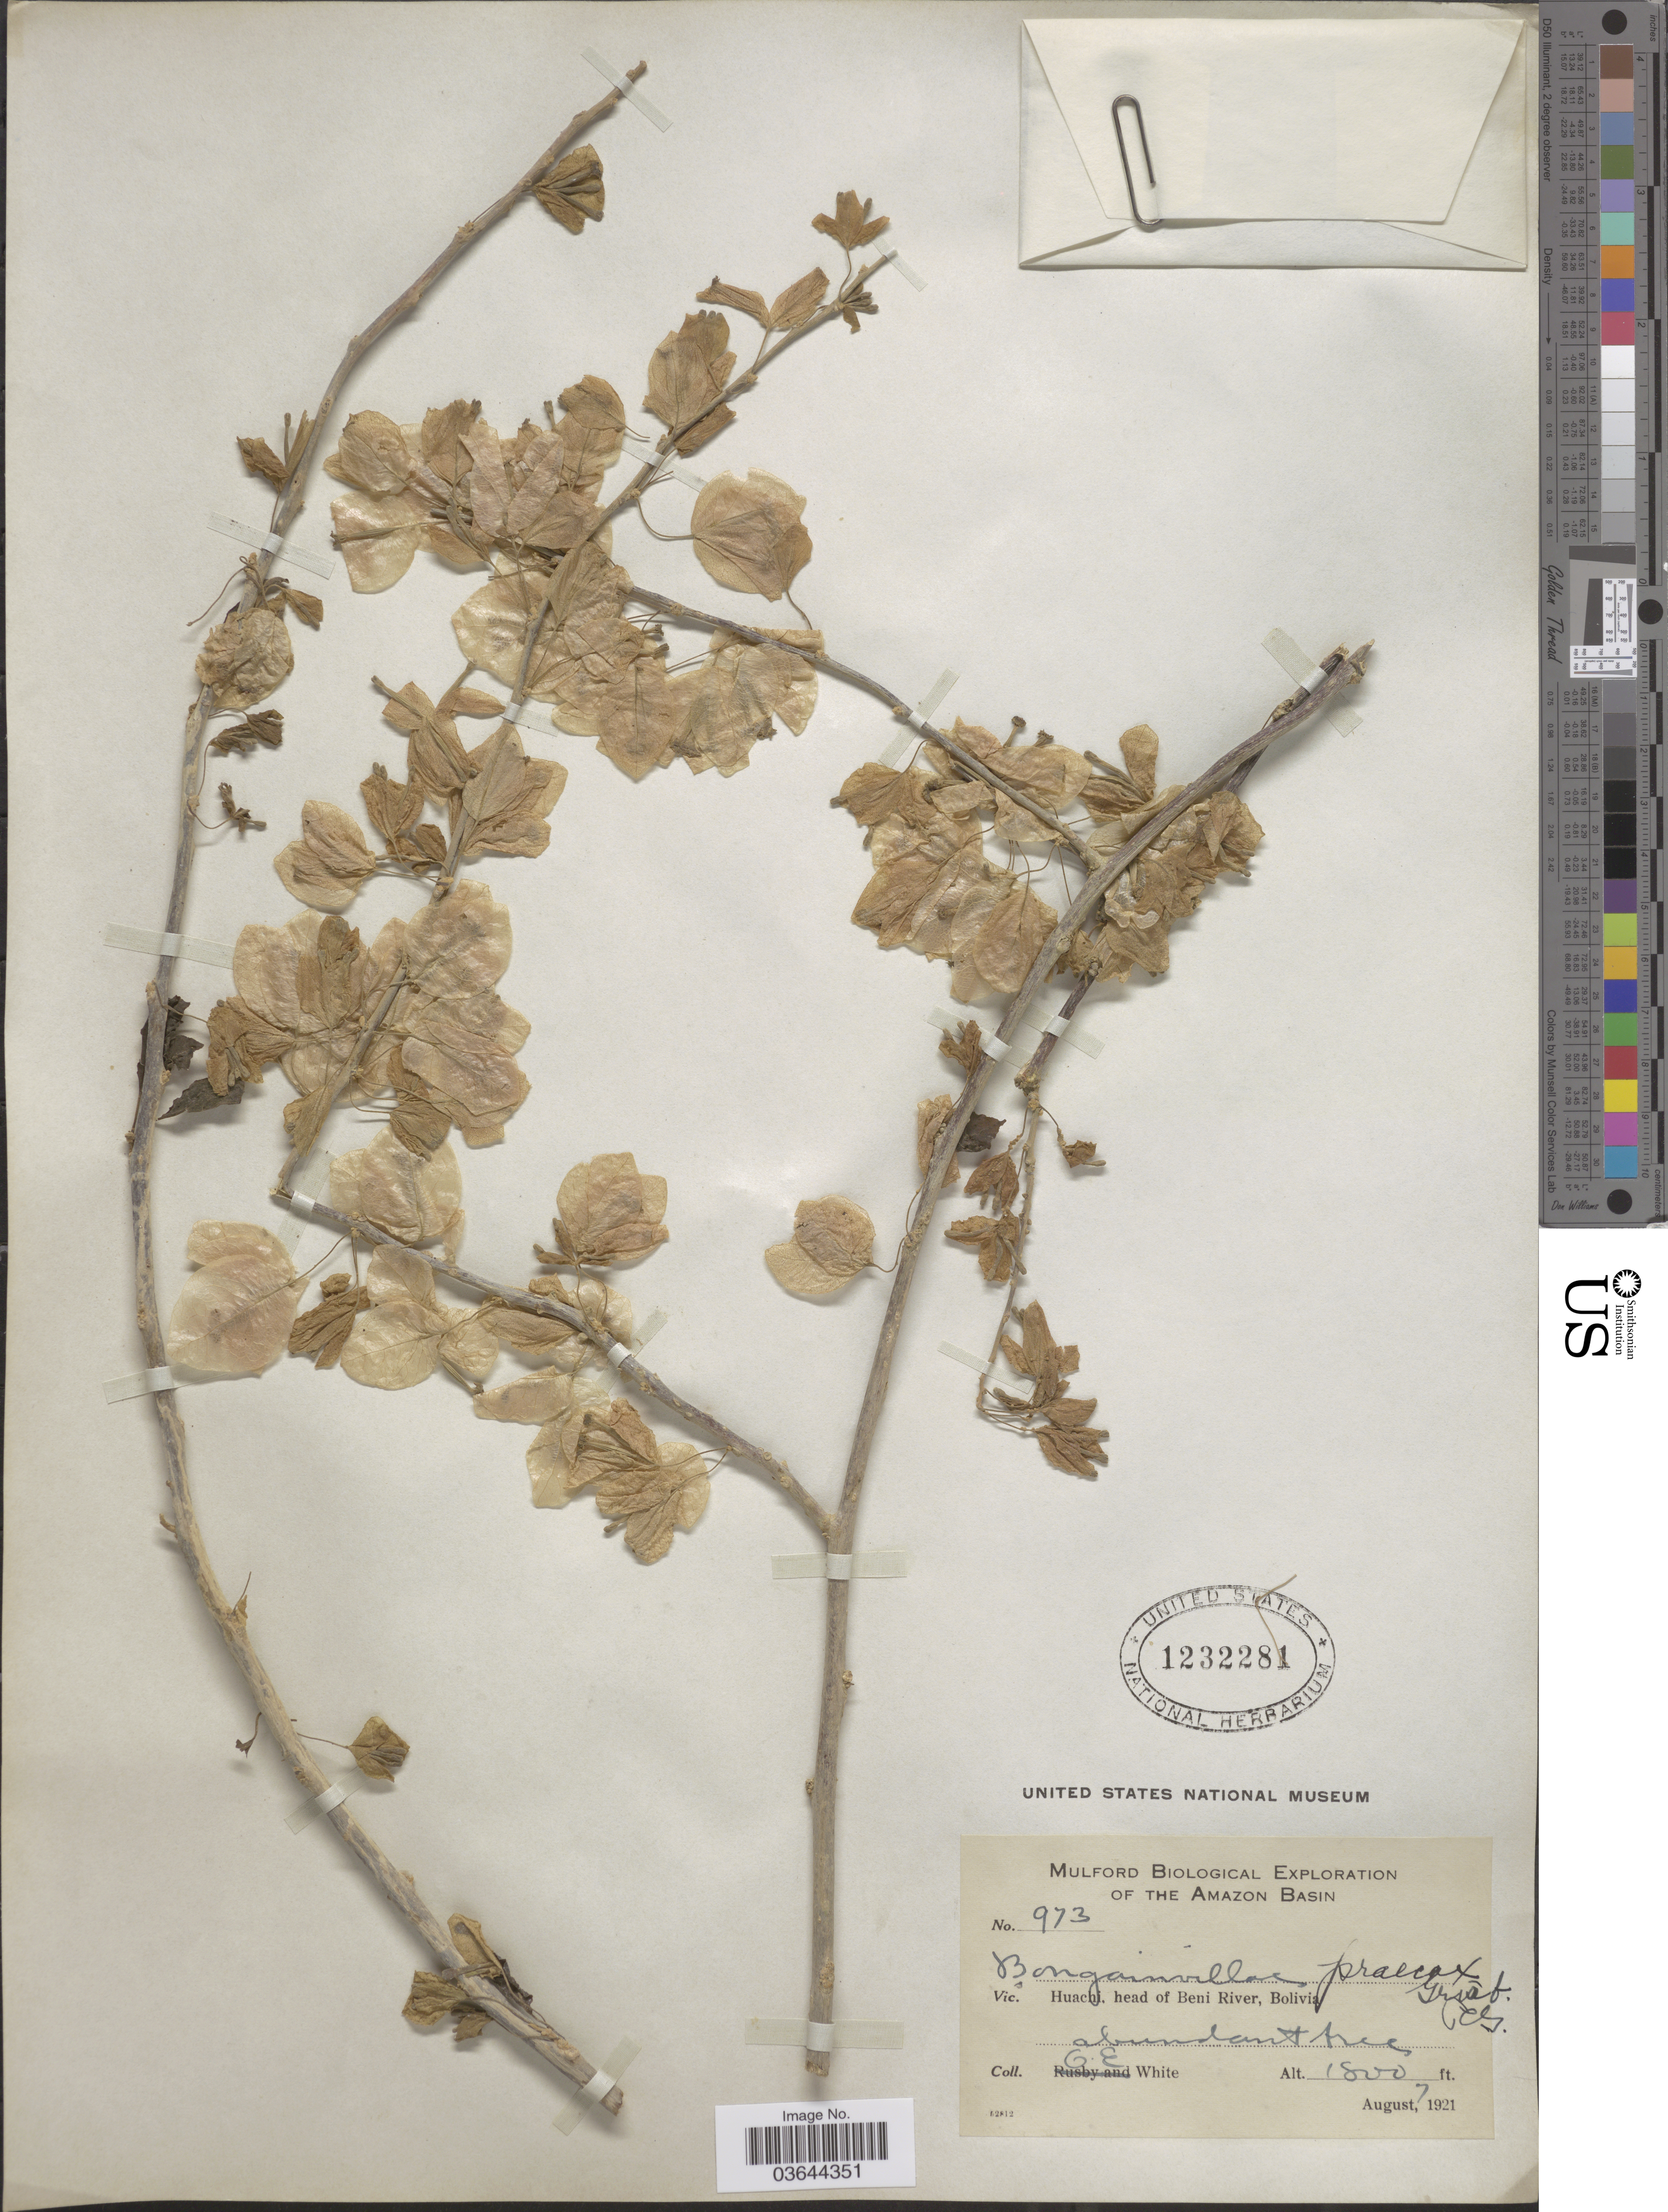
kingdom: Plantae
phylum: Tracheophyta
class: Magnoliopsida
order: Caryophyllales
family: Nyctaginaceae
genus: Bougainvillea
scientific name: Bougainvillea praecox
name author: Griseb.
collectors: O. E. White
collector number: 973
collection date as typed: August 7, 1921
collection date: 1921-08-07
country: Bolivia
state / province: Beni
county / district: Iténez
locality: Huachi, head of Beni River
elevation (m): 549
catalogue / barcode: US 1232281